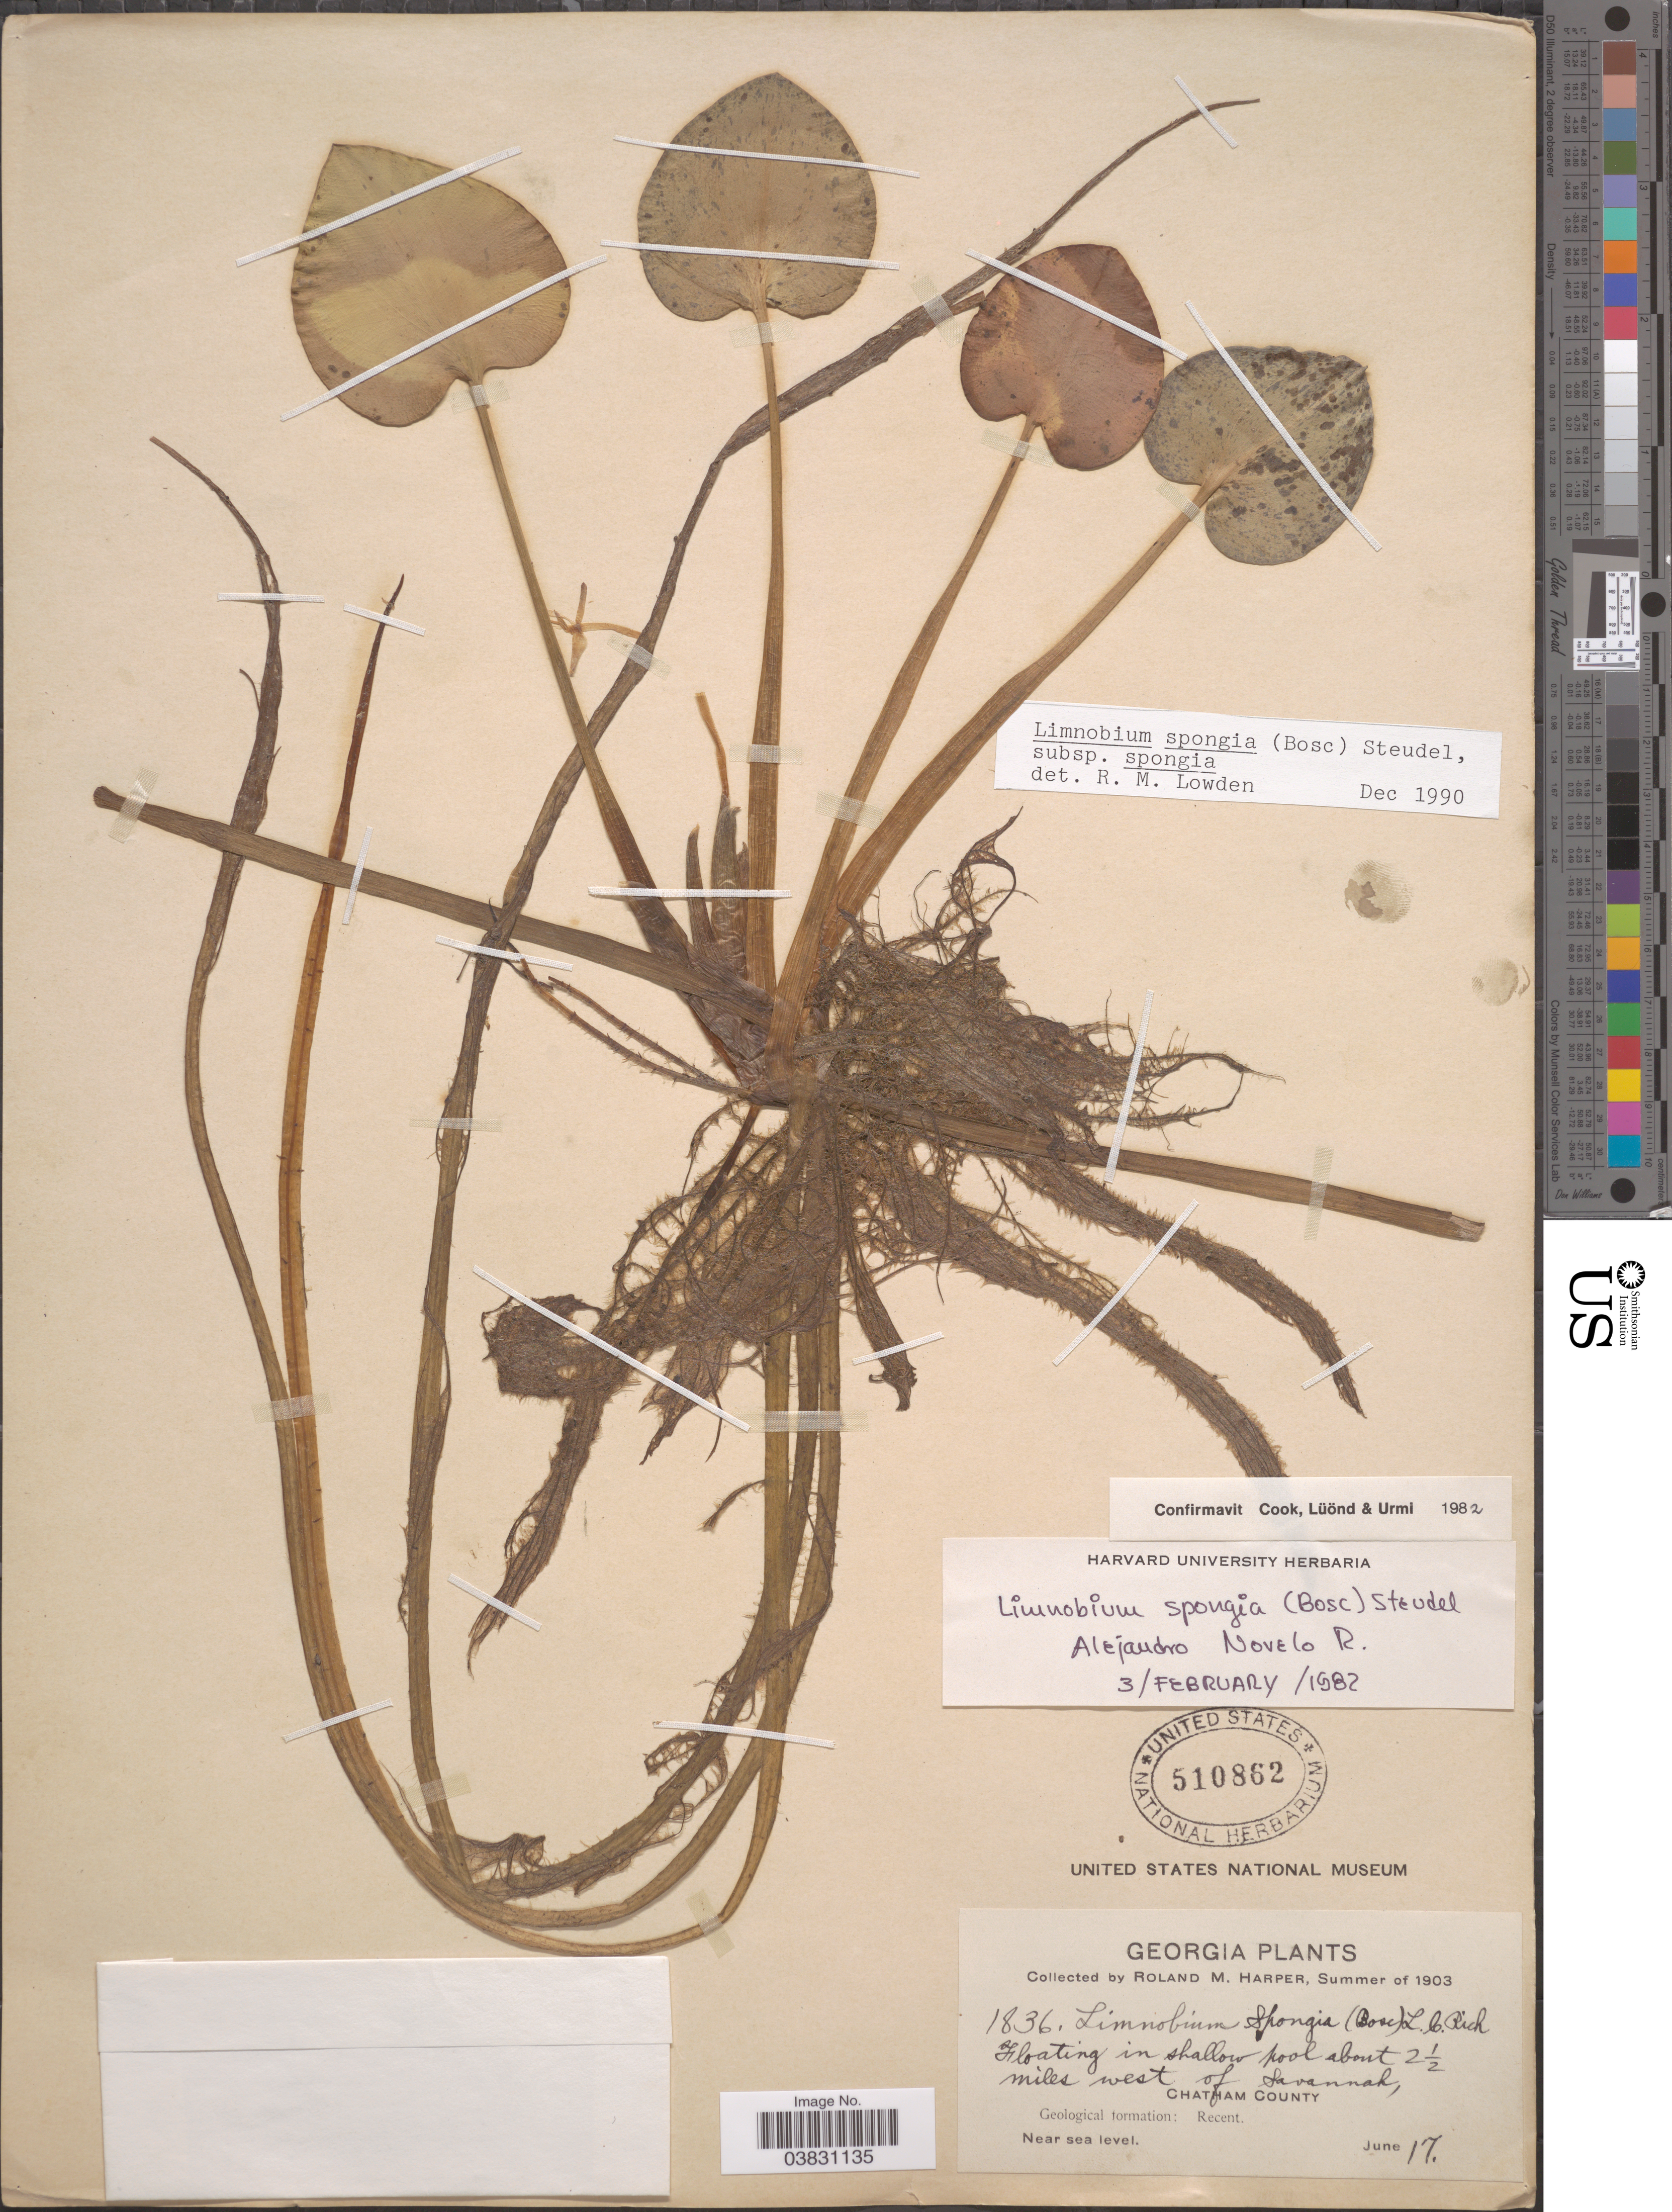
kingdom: Plantae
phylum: Tracheophyta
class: Liliopsida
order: Alismatales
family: Hydrocharitaceae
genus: Limnobium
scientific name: Limnobium spongia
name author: (Bosc) Rich. ex Steud.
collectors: R. M. Harper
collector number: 1836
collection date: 1903-06-17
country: United States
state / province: Georgia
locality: Floating in shallow pool about 2½ miles west of Savannah, Chatham County.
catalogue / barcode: US 510862